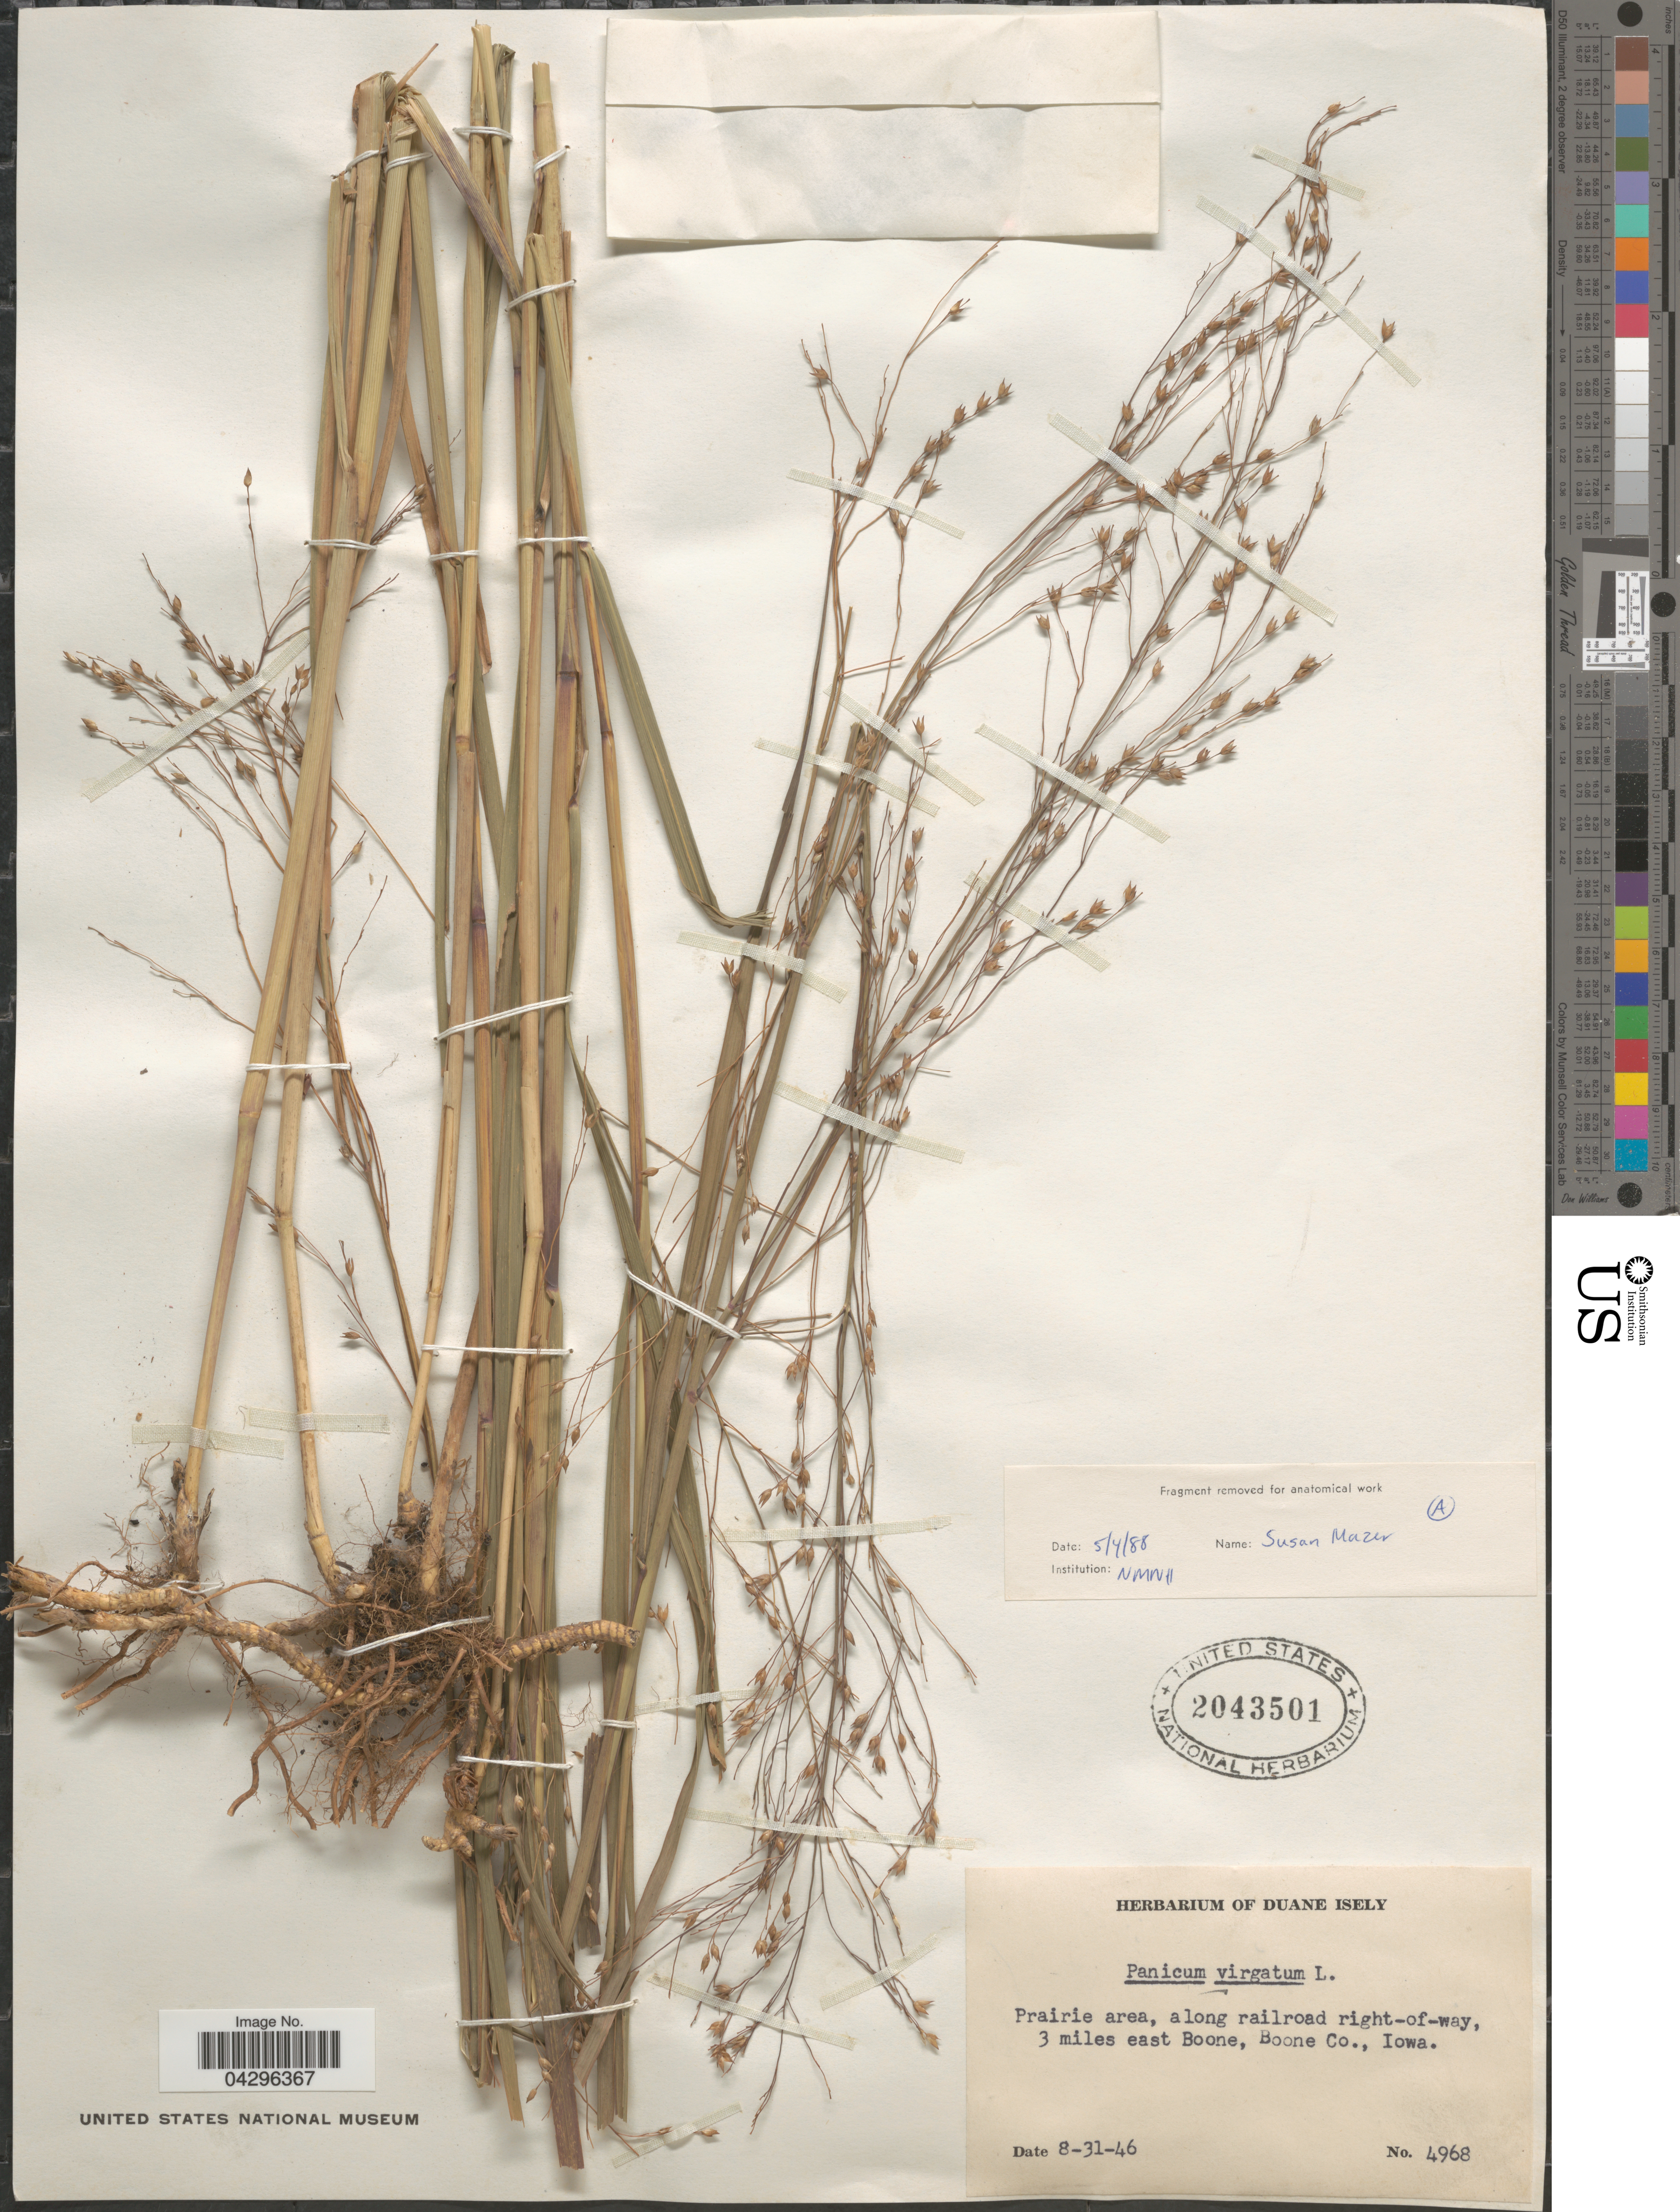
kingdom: Plantae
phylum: Tracheophyta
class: Liliopsida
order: Poales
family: Poaceae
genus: Panicum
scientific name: Panicum virgatum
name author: L.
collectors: ex. herb. Duane Isely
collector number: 968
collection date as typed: Transcribed d/m/y: 31/8/46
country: United States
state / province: Iowa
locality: Prairie area, along railroad right-of-way, 4 miles east Boone, Boone Co.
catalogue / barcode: US 2043501